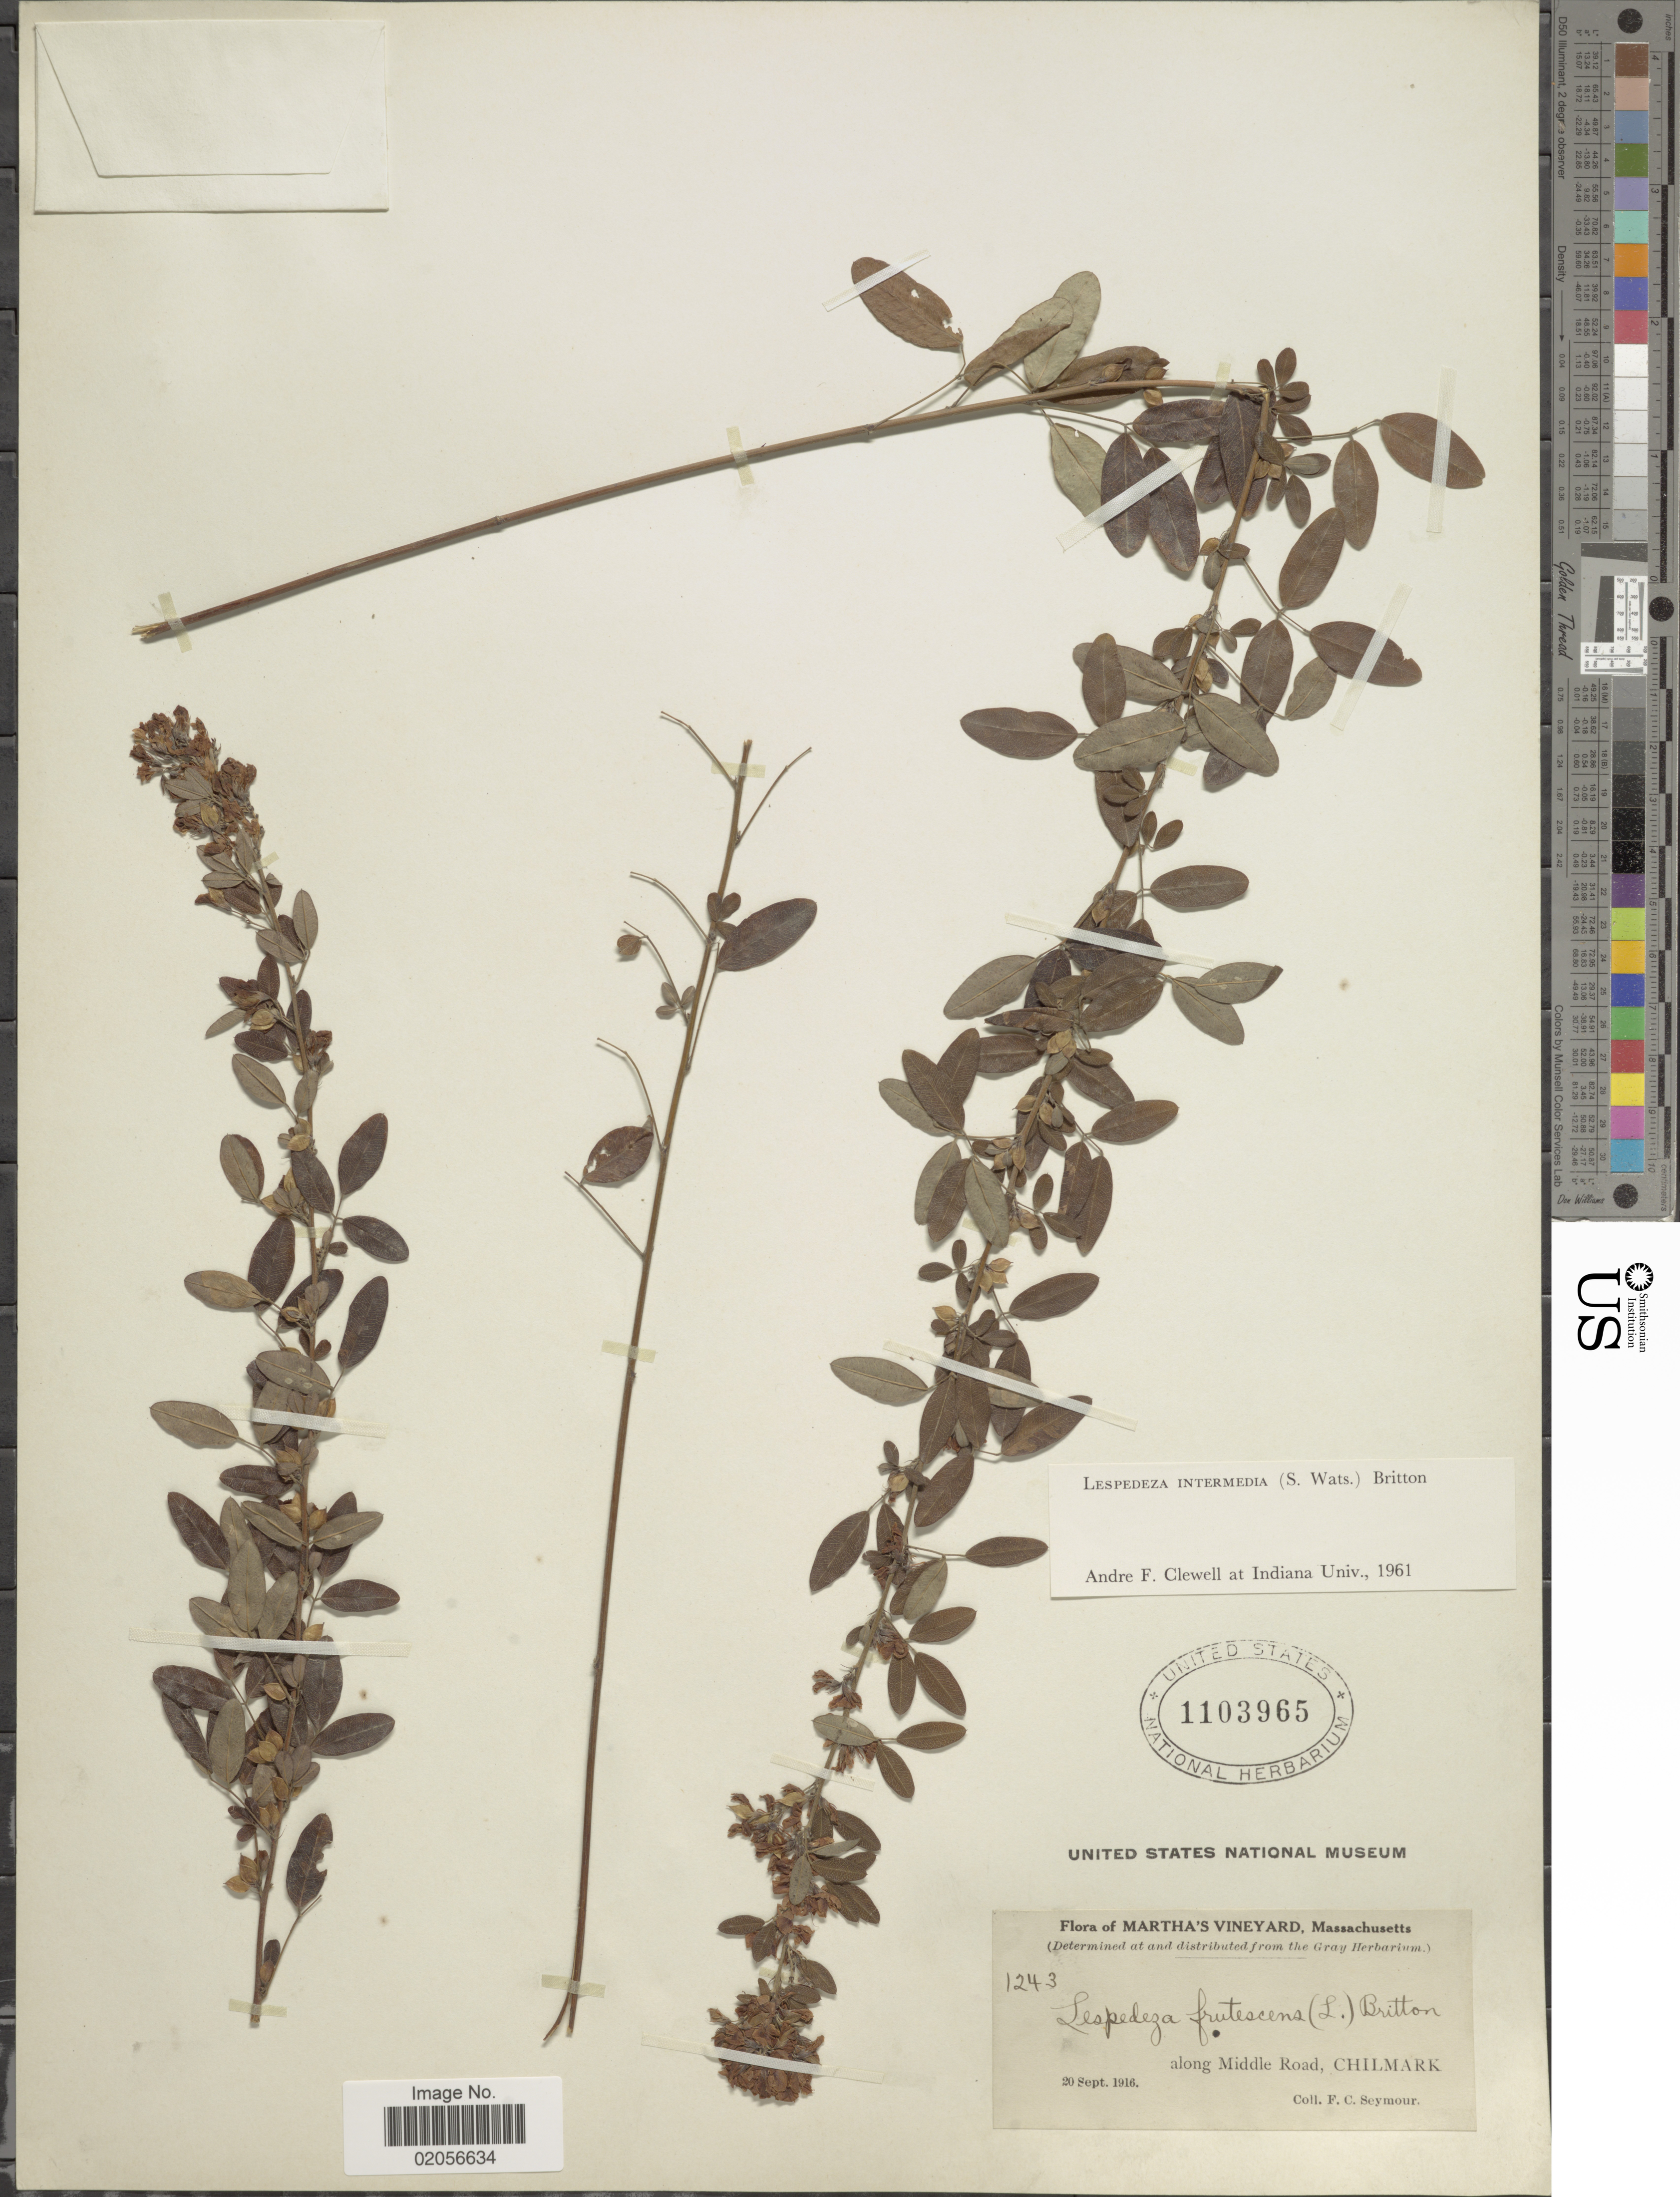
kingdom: Plantae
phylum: Tracheophyta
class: Magnoliopsida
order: Fabales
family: Fabaceae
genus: Lespedeza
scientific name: Lespedeza intermedia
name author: (S. Watson) Britton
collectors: F. C. Seymour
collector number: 1243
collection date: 1916-09-20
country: United States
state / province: Massachusetts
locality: Martha's Vineyard, along Middle Road, Chillmark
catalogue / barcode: US 1103965